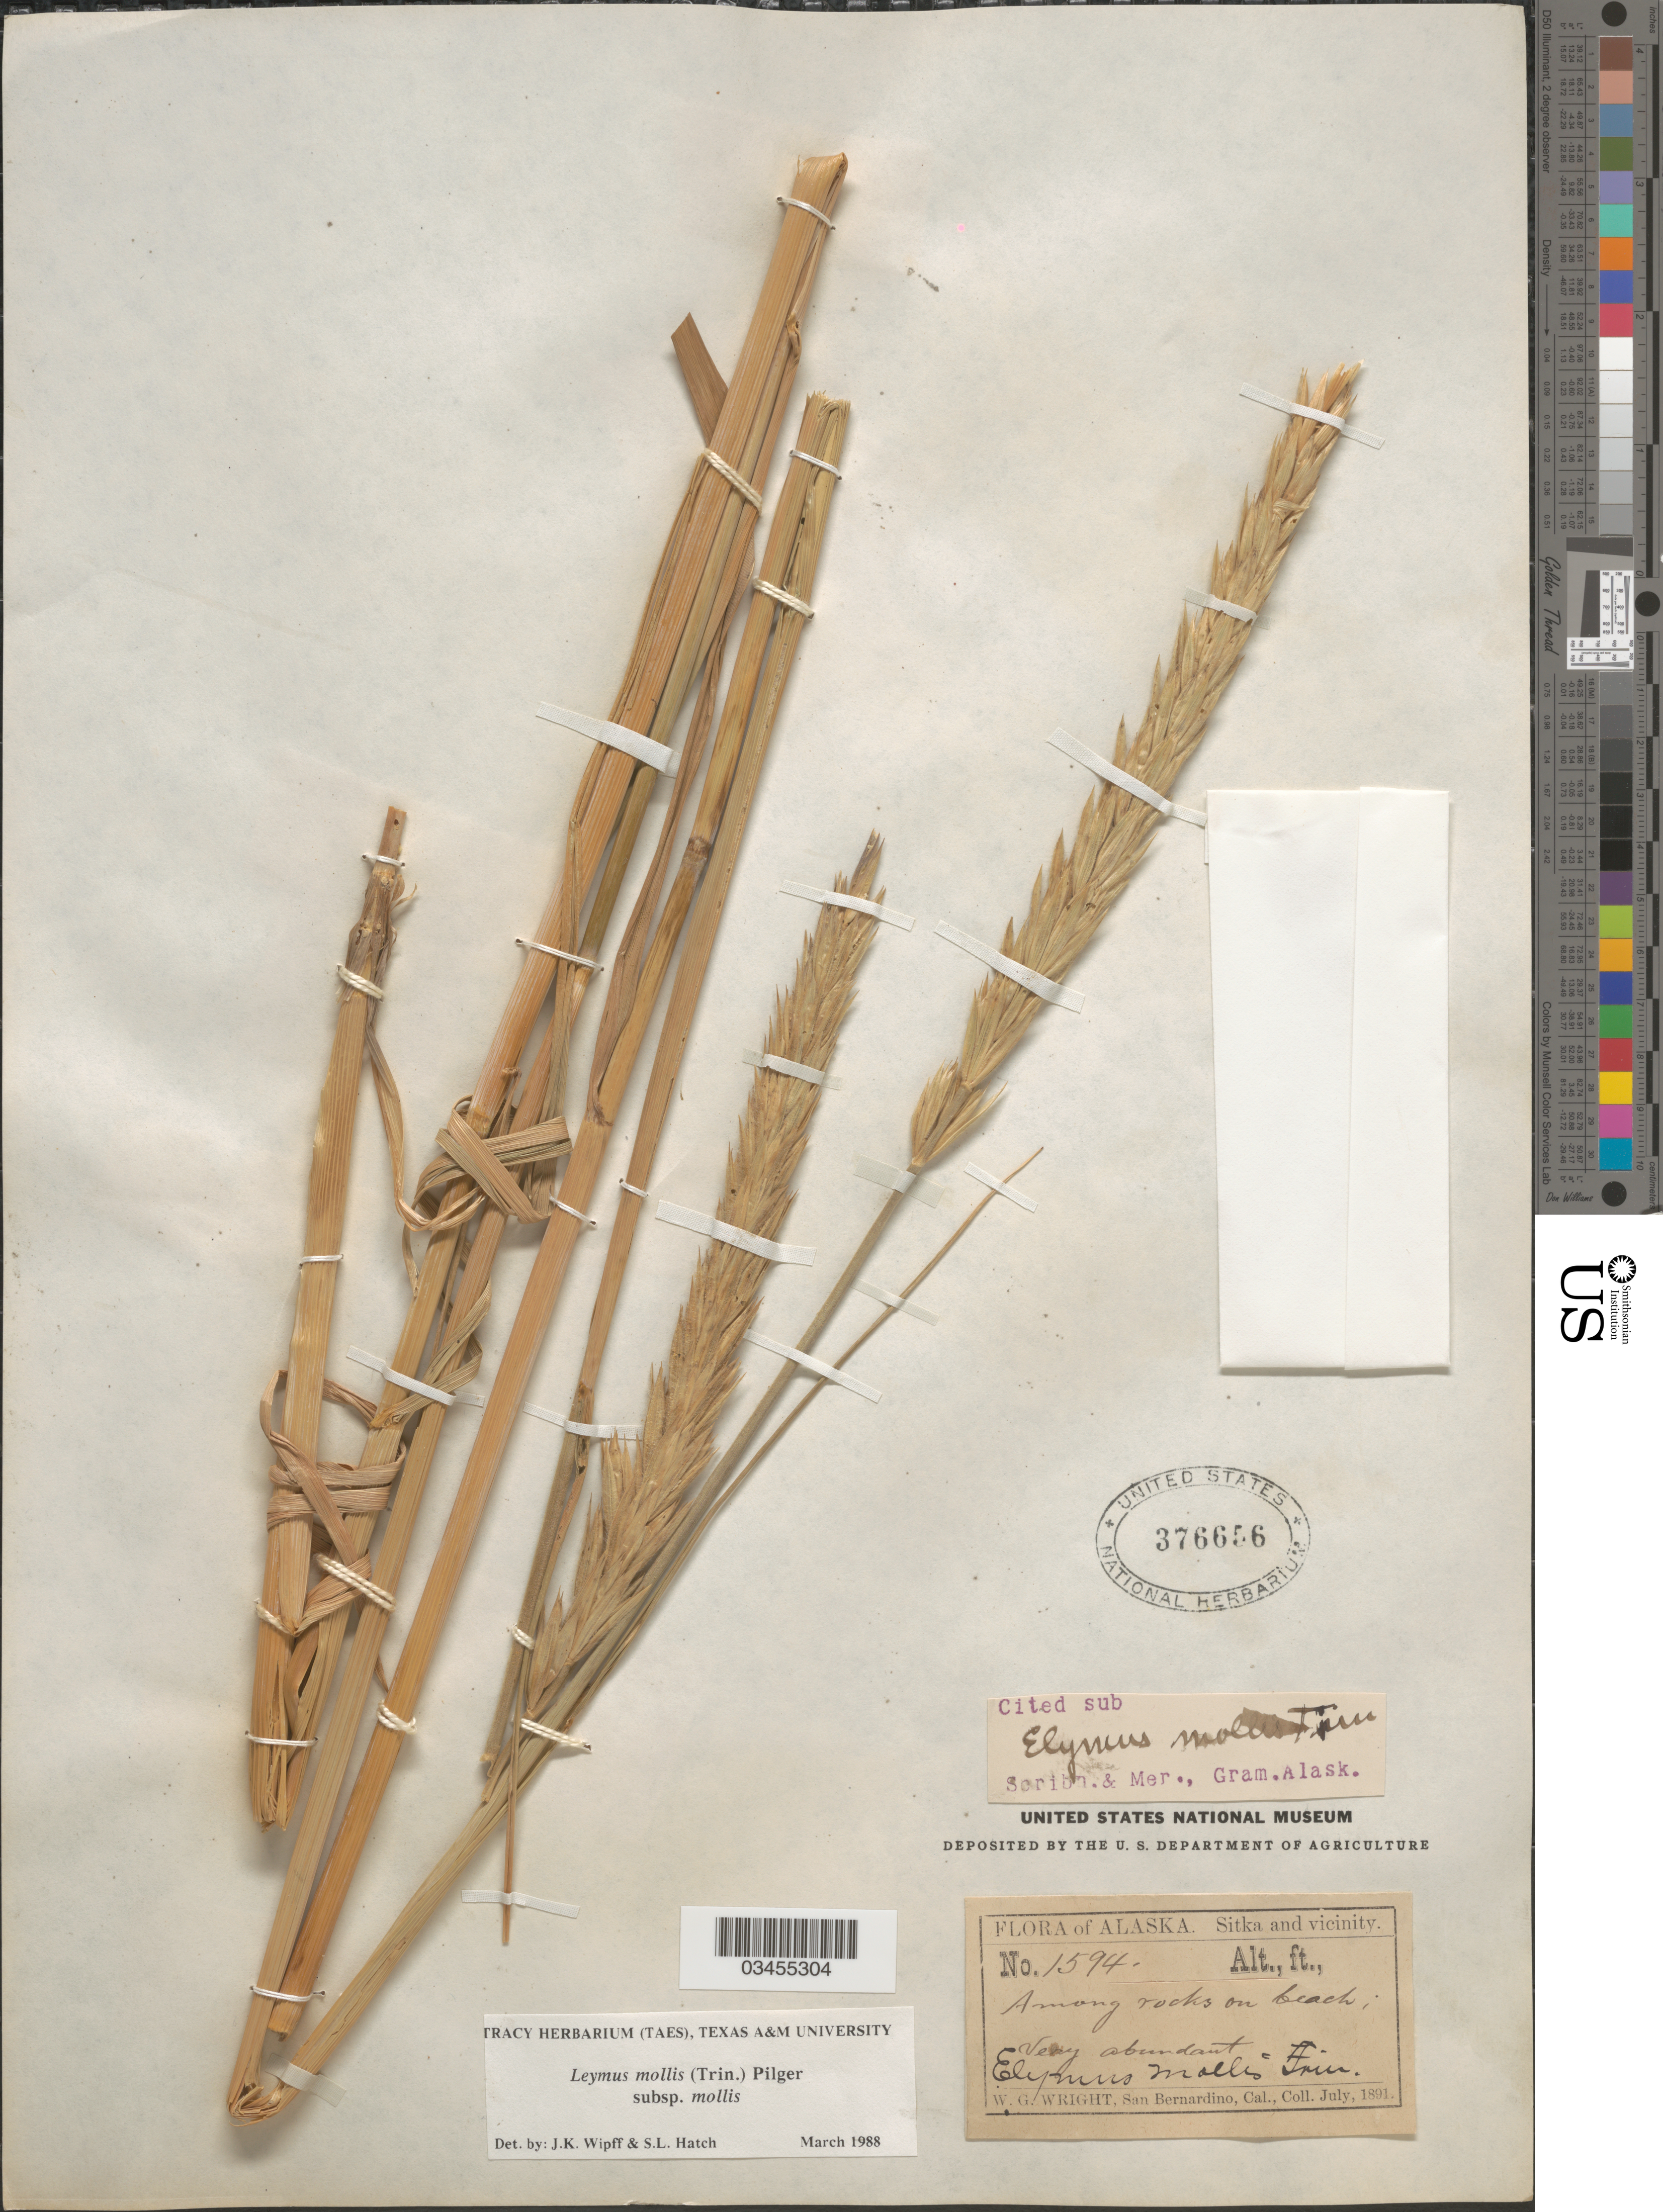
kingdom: Plantae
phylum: Tracheophyta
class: Liliopsida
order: Poales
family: Poaceae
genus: Leymus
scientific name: Leymus mollis subsp. mollis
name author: (Trin.) Pilg.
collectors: W. G. Wright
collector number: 1594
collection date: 1891-07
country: United States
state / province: Alaska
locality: Sitka and vicinity.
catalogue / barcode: US 376656